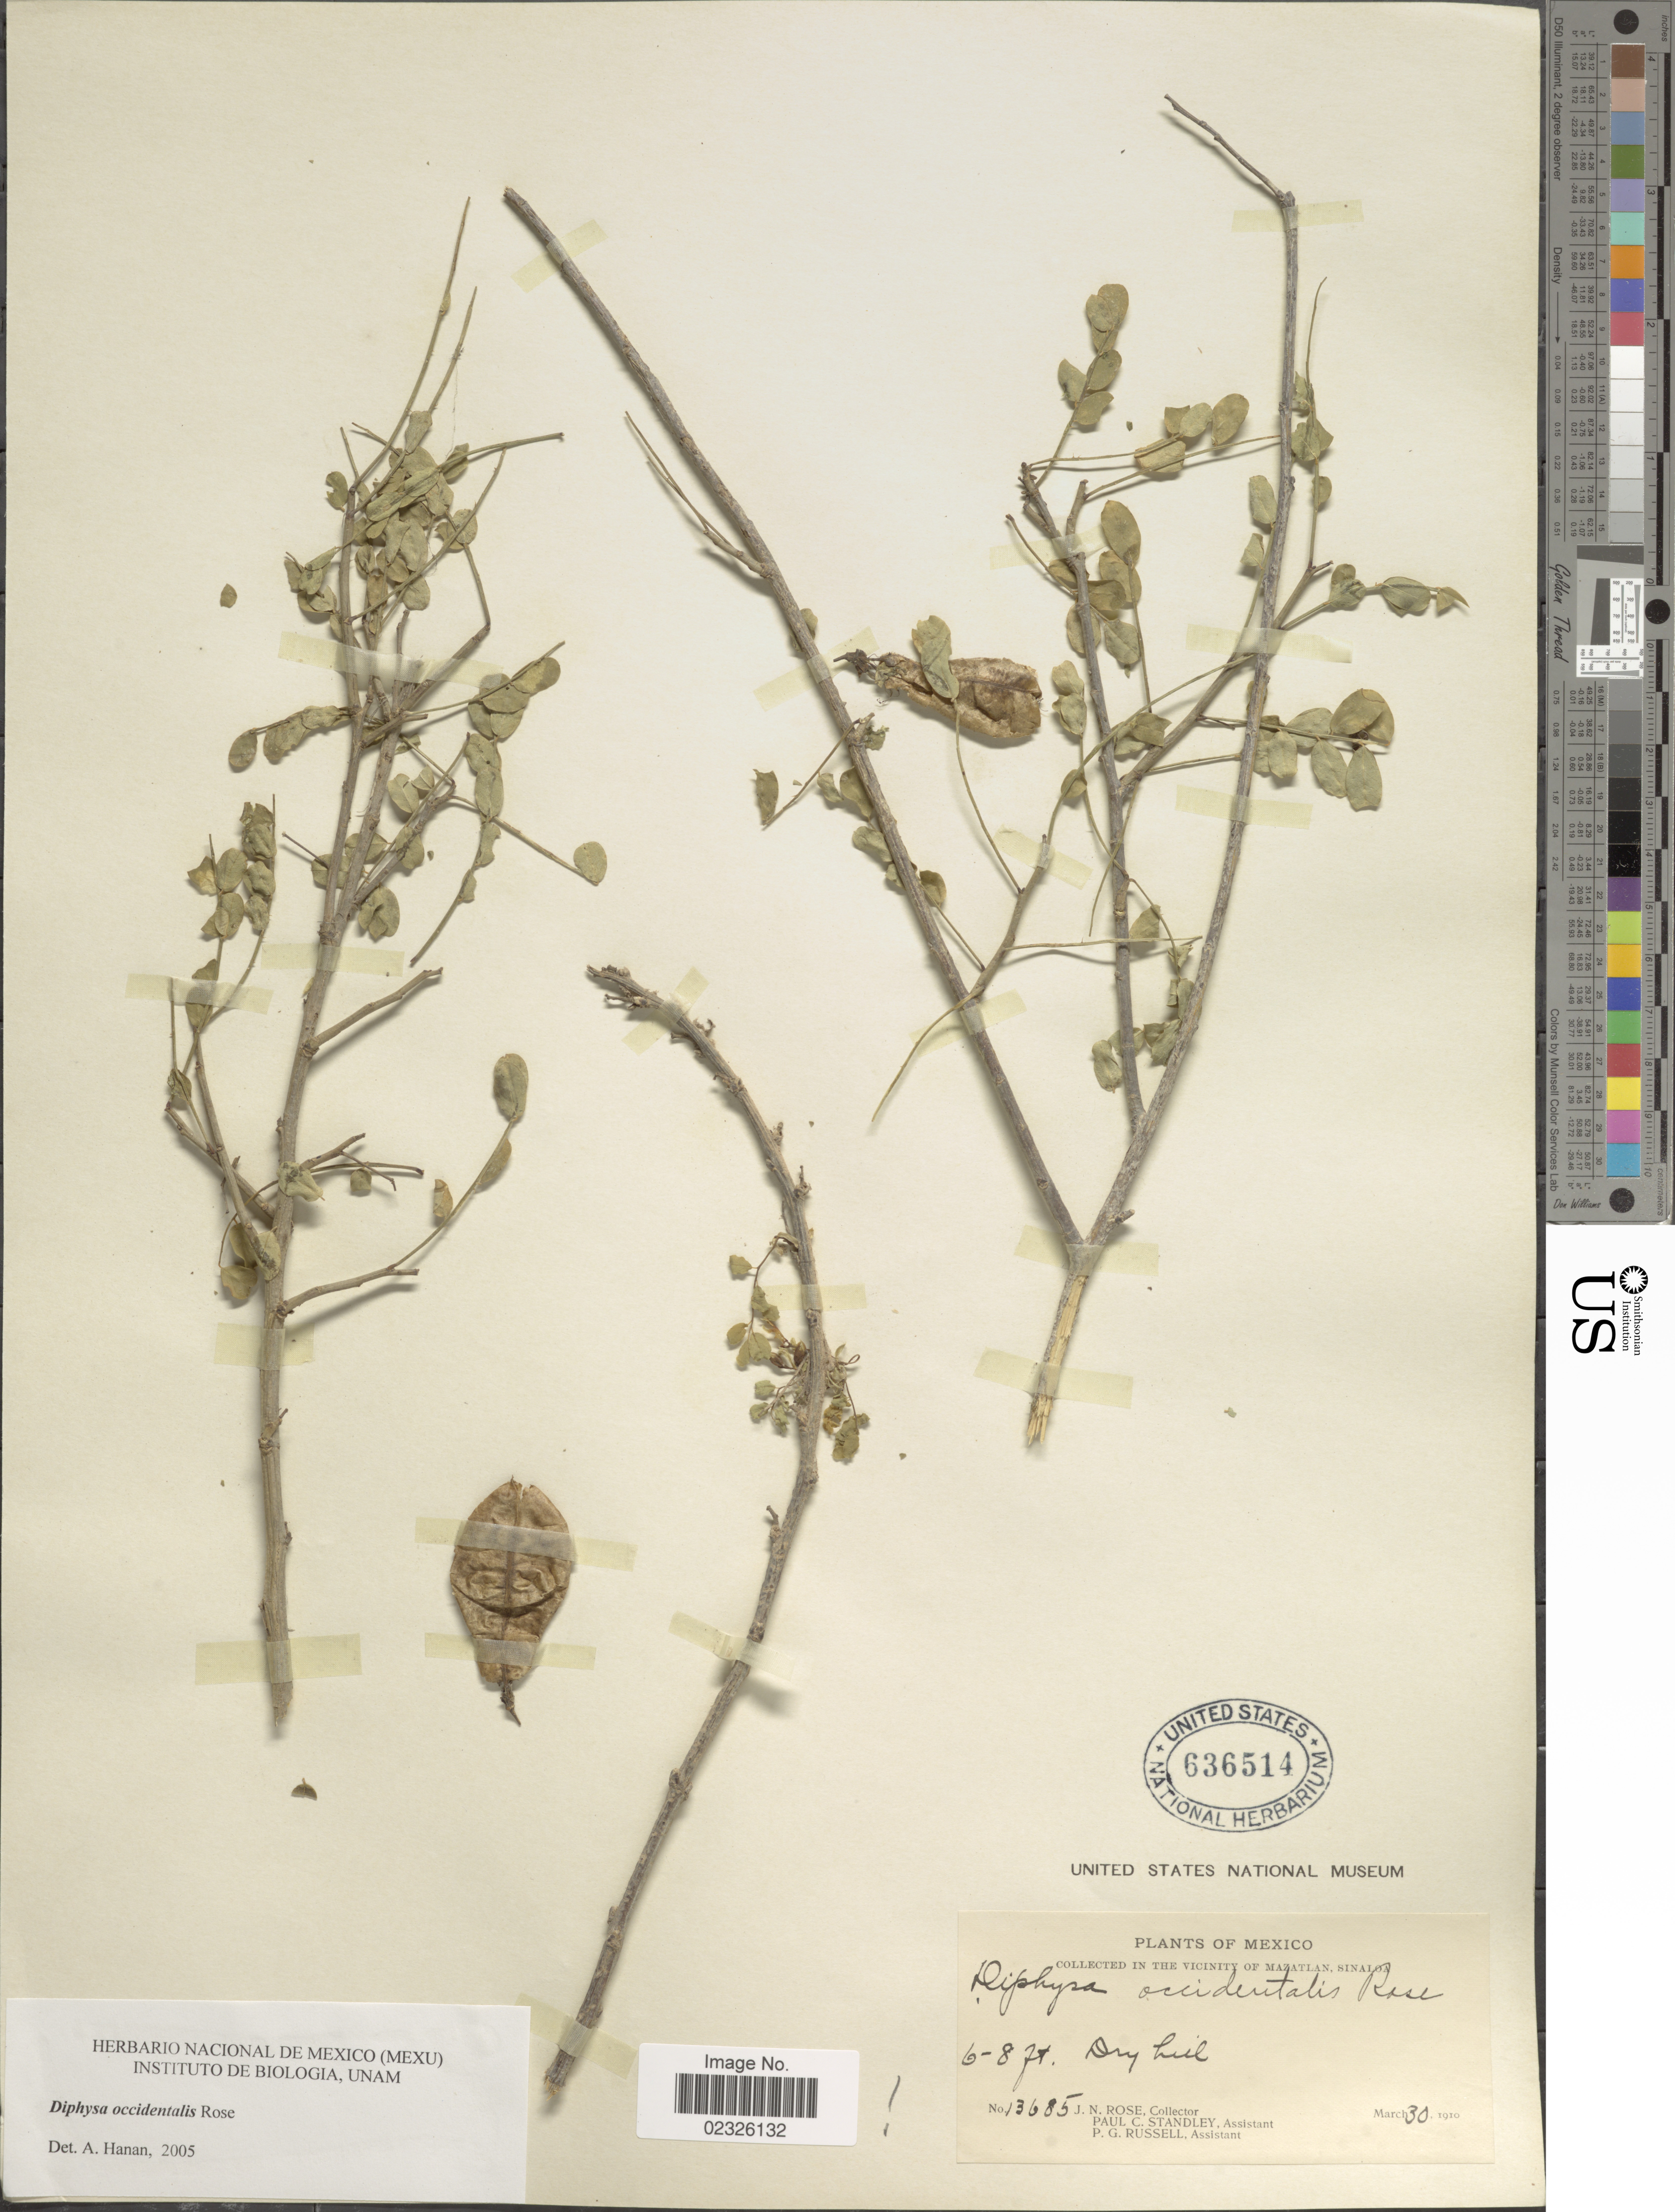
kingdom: Plantae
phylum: Tracheophyta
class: Magnoliopsida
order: Fabales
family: Fabaceae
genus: Diphysa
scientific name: Diphysa occidentalis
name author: Rose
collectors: J. N. Rose, P. C. Standley & P. G. Russell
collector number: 13685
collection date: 1910-03-30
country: Mexico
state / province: Sinaloa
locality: In the Vicinity of Mazatlan, Dry hill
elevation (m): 2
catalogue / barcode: US 636514